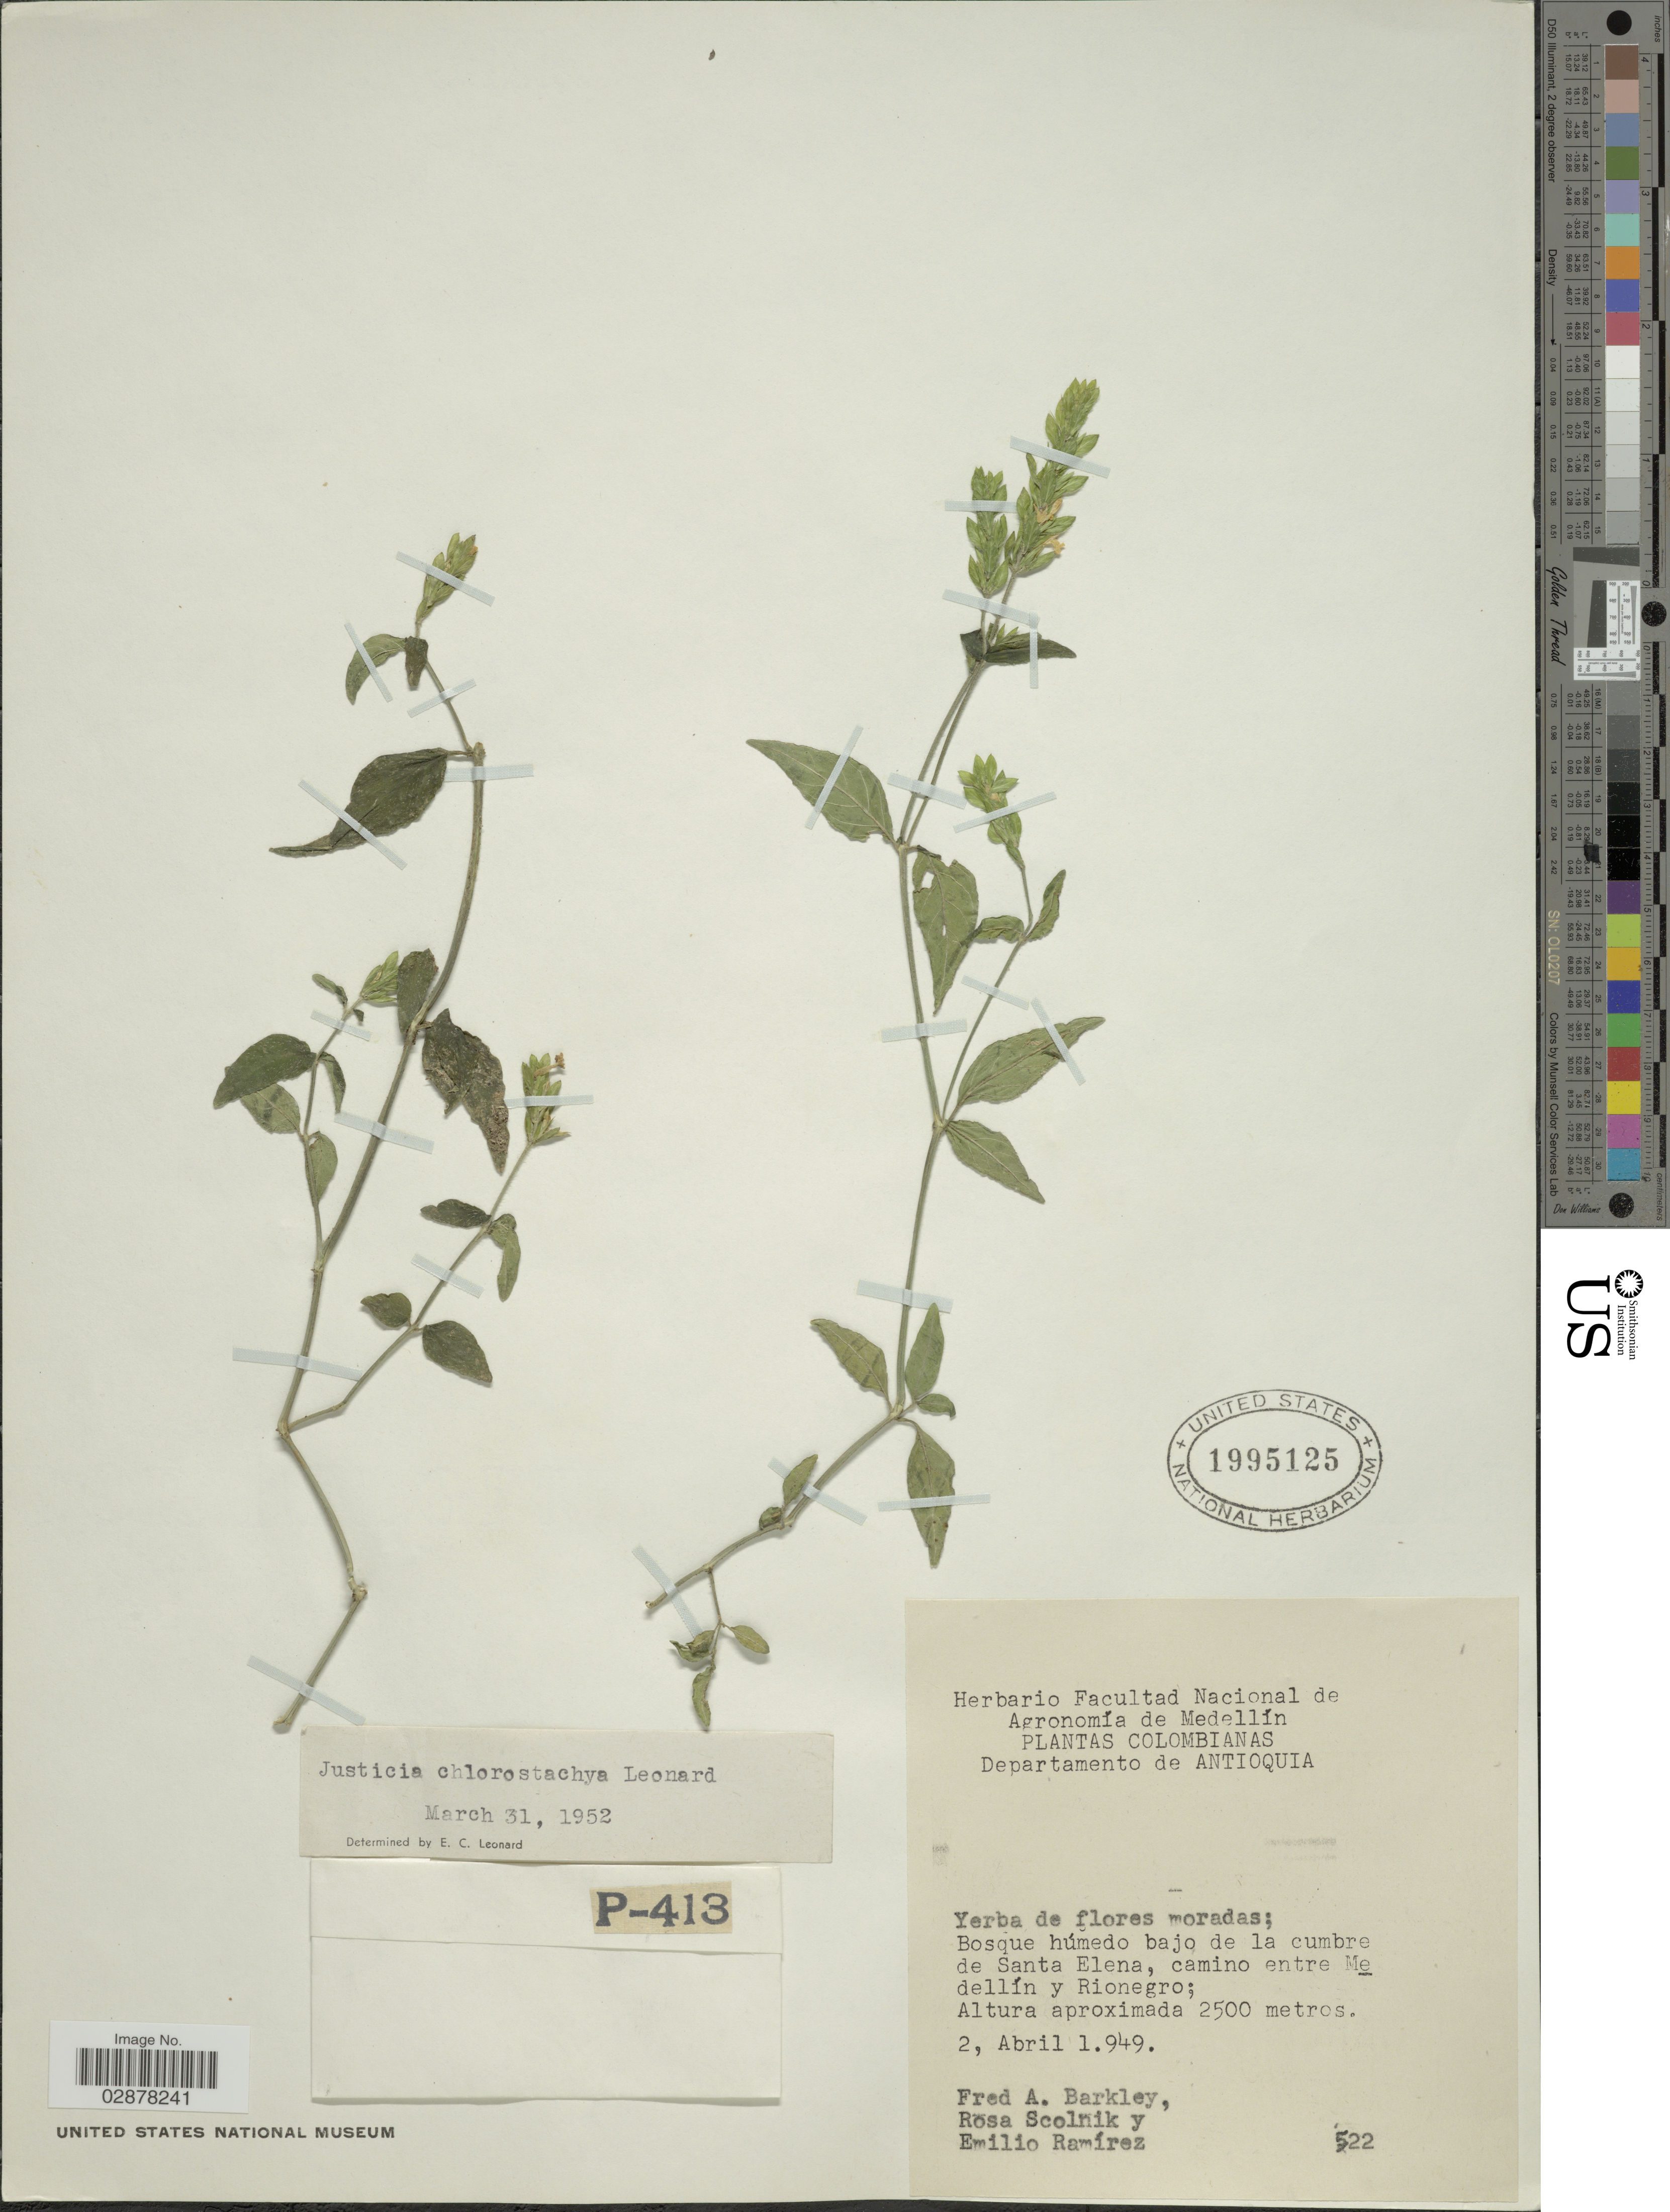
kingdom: Plantae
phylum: Tracheophyta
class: Magnoliopsida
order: Lamiales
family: Acanthaceae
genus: Justicia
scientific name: Justicia chlorostachya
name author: Leonard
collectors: F. A. Barkley, R. Scolnik & E. Ramírez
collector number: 522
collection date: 1949-04-02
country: Colombia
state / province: Antioquia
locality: Departamento de Antioquia, Bosque húmedo bajo de la cumbre de Santa Elena, camino entre Medellín y Rionegro.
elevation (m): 2500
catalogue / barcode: US 1995125